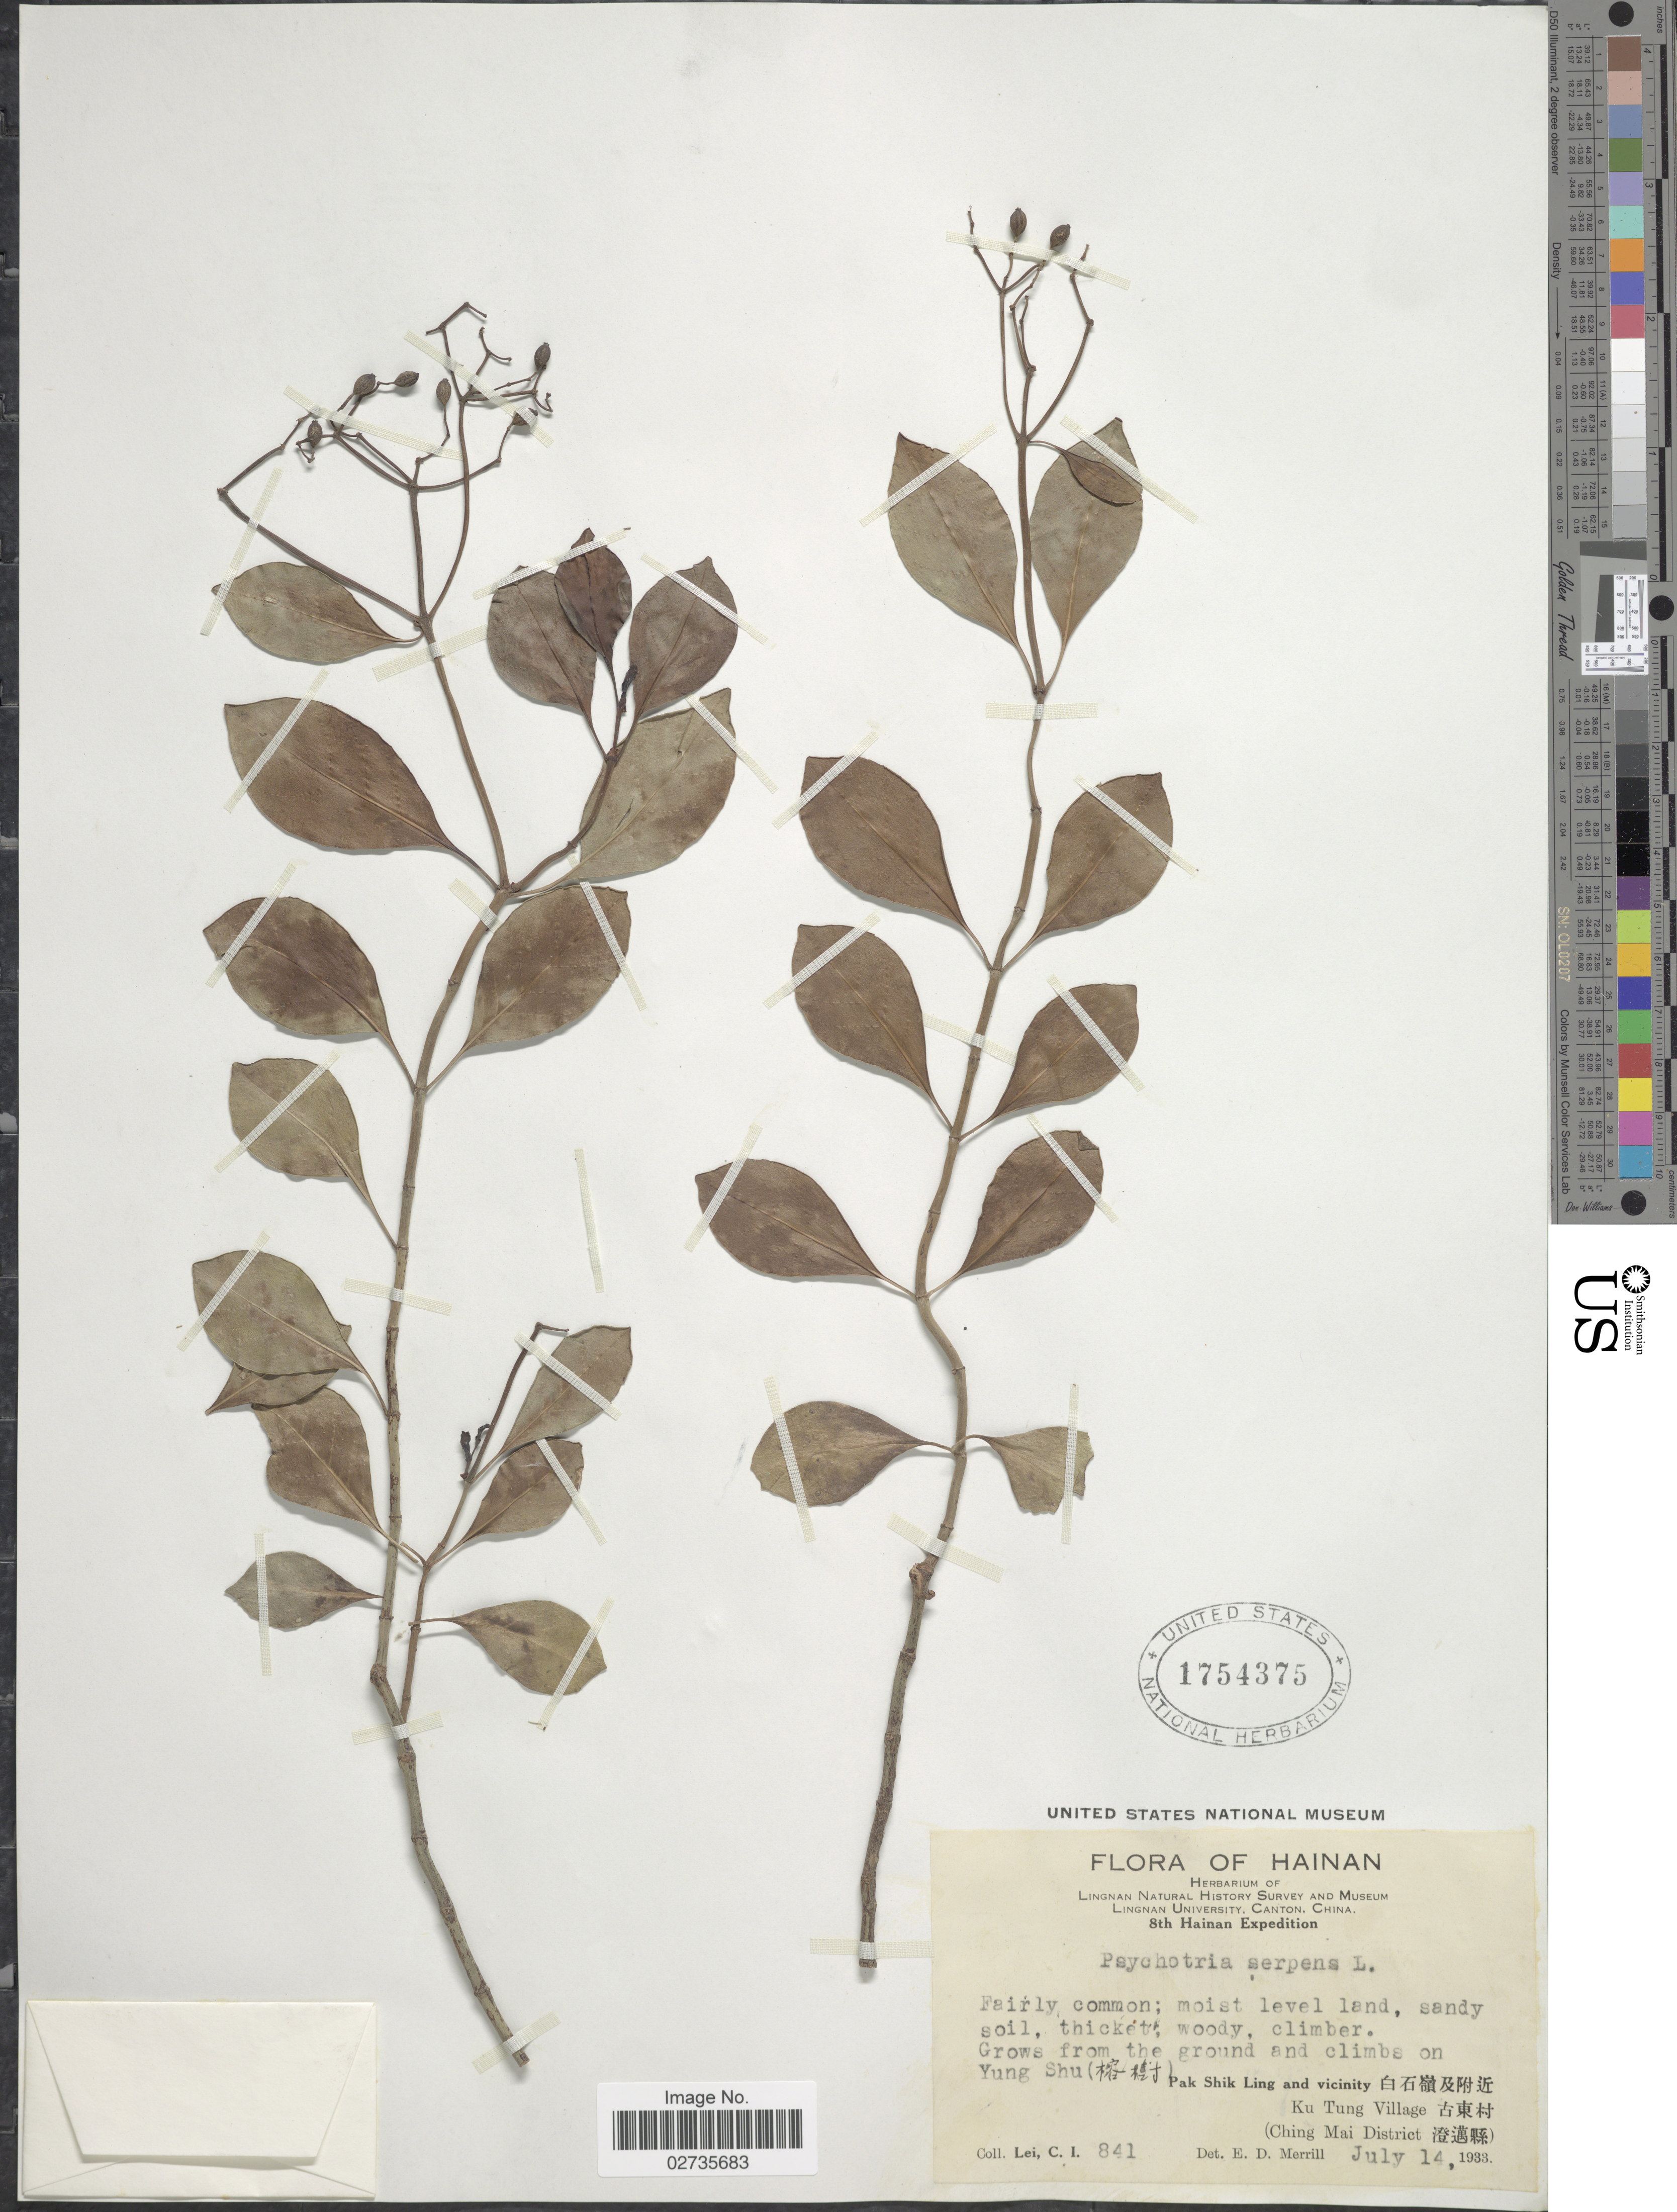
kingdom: Plantae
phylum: Tracheophyta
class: Magnoliopsida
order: Gentianales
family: Rubiaceae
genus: Psychotria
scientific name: Psychotria serpens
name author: L.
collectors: C. I. Lei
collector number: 841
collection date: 1933-07-14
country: China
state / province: Hainan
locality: Grows from the ground and climbs on Yung Shu, Pak Shik Ling and vicinity (Ku Tung Village (Ching Mai District)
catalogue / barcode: US 1754375